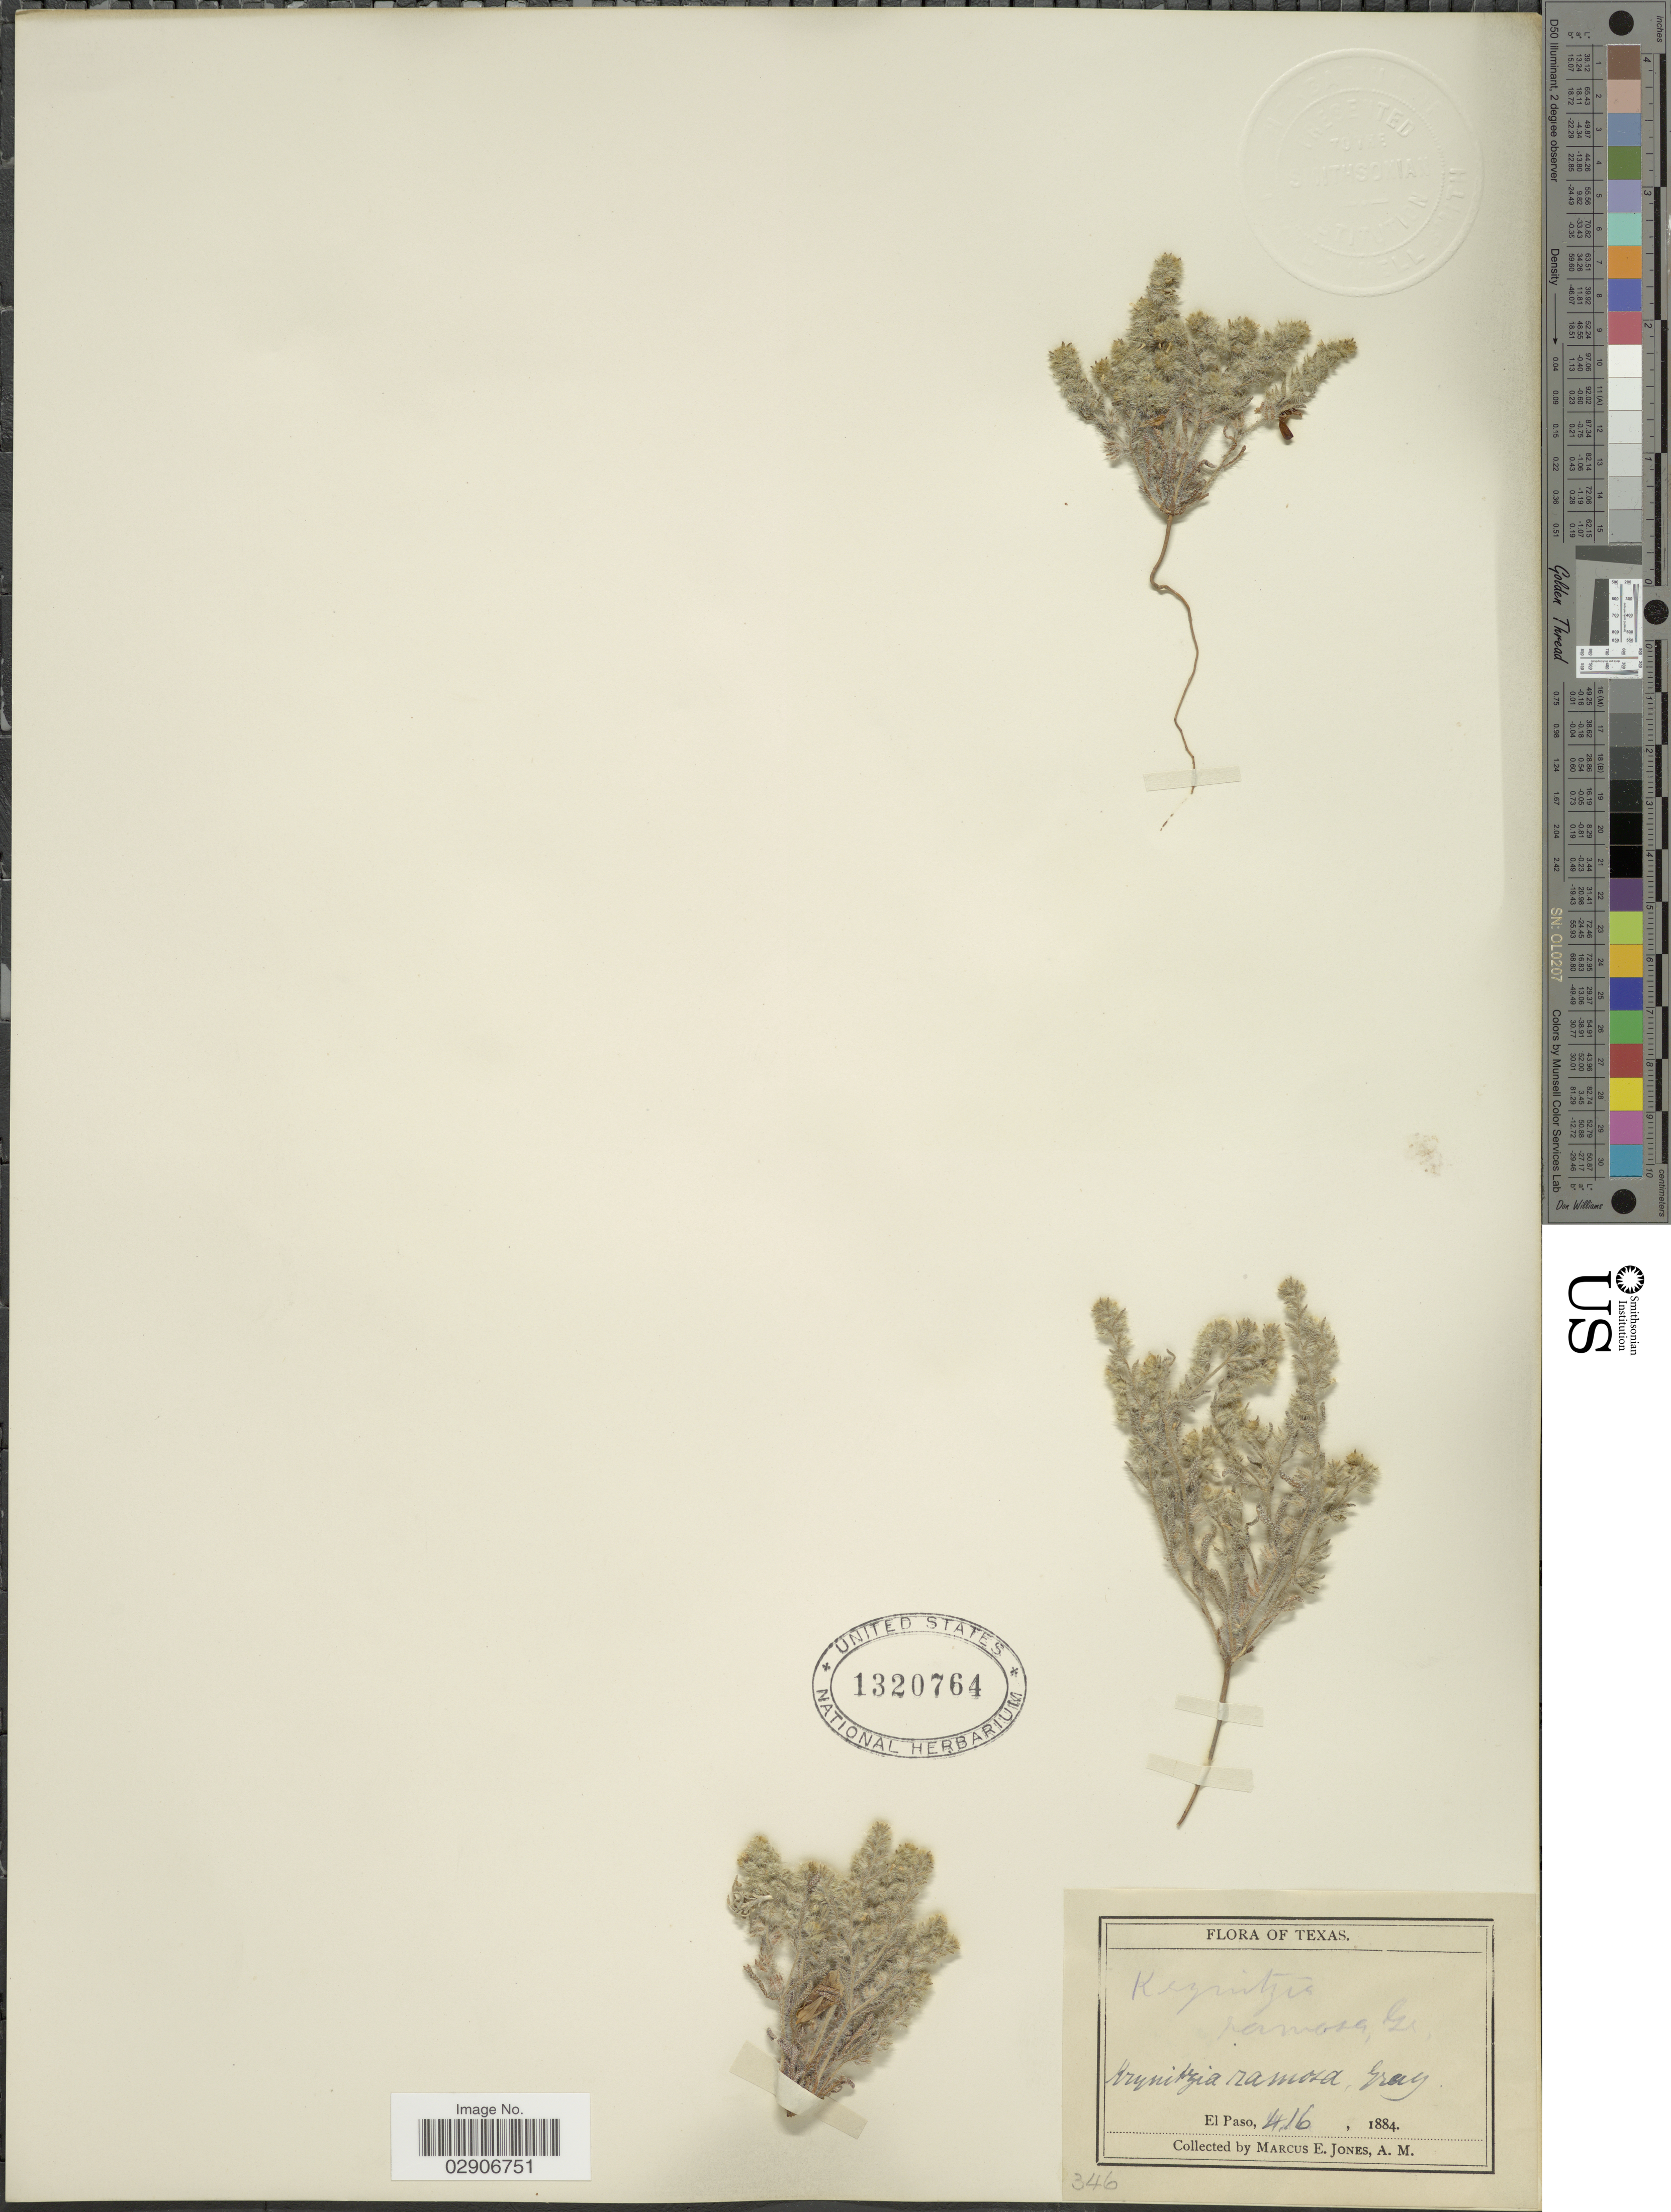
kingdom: Plantae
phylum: Tracheophyta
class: Magnoliopsida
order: Boraginales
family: Boraginaceae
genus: Cryptantha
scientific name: Cryptantha albida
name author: (Kunth) I.M. Johnst.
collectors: M. E. Jones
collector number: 346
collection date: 1884-04-16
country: United States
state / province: Texas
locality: El Paso.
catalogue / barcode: US 1320764